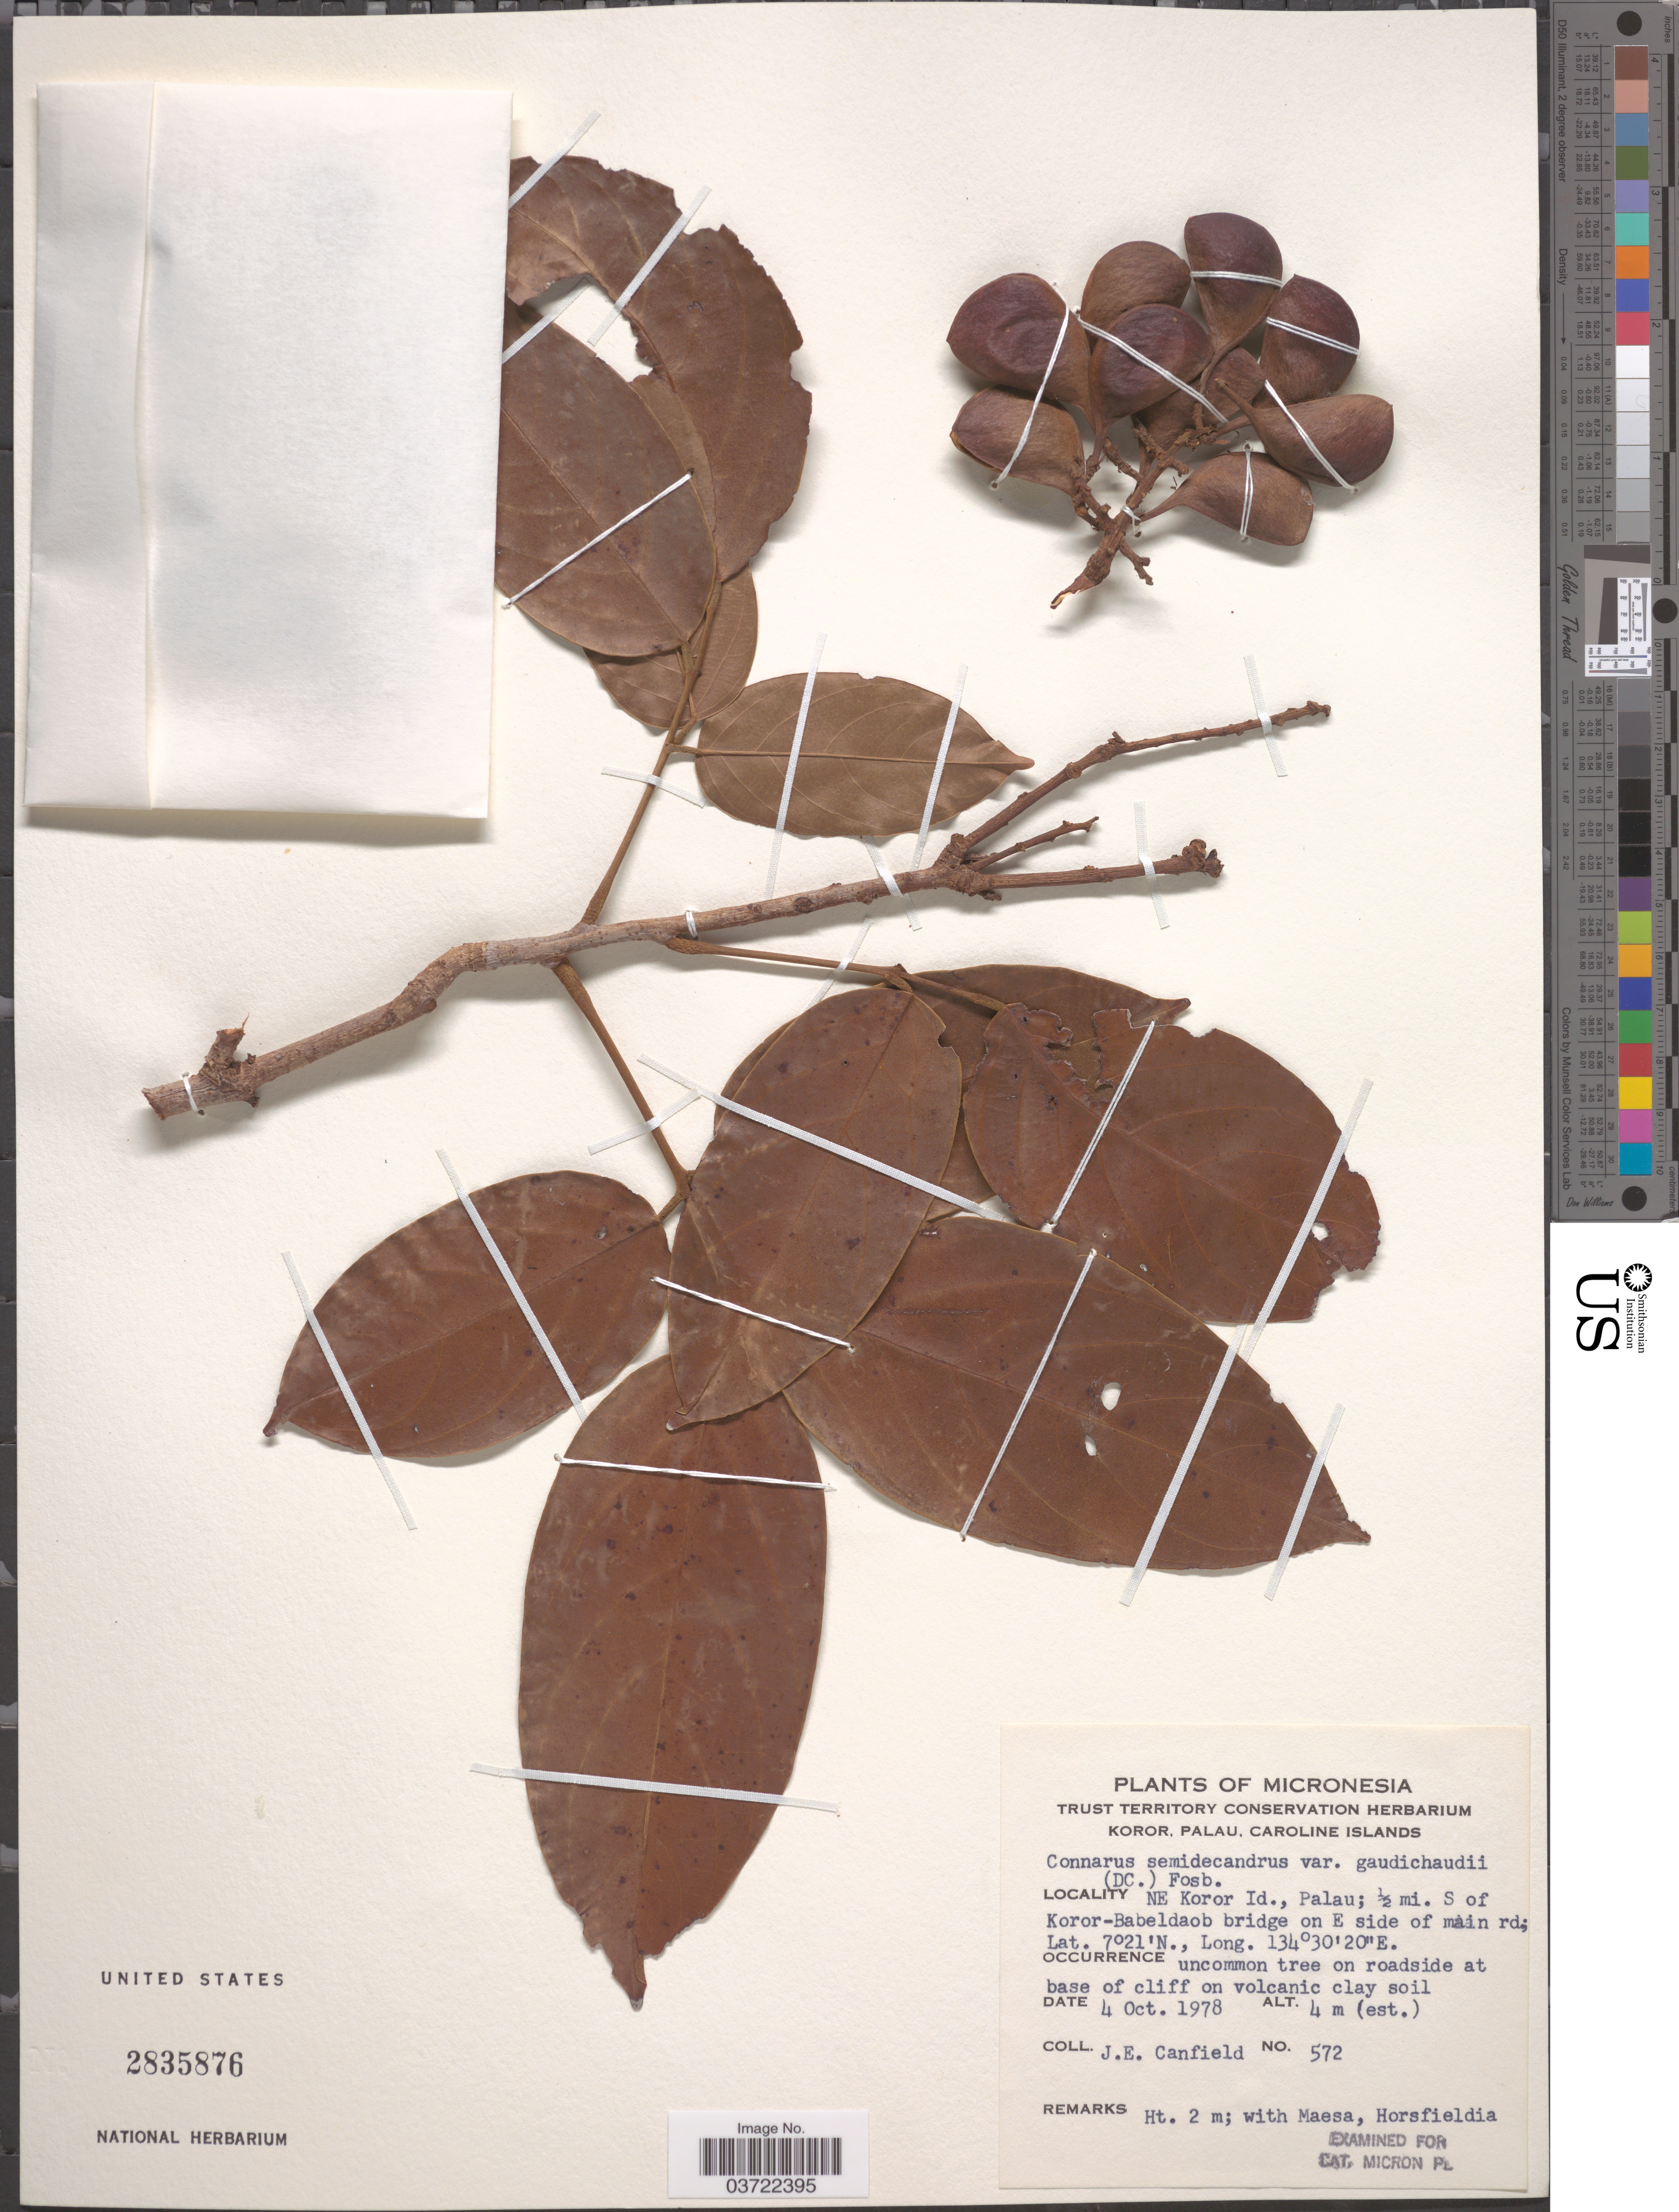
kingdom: Plantae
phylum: Tracheophyta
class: Magnoliopsida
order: Oxalidales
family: Connaraceae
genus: Connarus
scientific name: Connarus semidecandrus var. gaudichaudii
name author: (DC.) Fosberg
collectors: J. E. Canfield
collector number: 572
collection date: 1978-10-04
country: Palau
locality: Micronesia. Koror, Palau, Caroline Islands. NE Koror Id., Palau; ½ mi. S of Koror-Babeldaob bridge on E side of main rd.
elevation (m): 4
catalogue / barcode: US 2835876